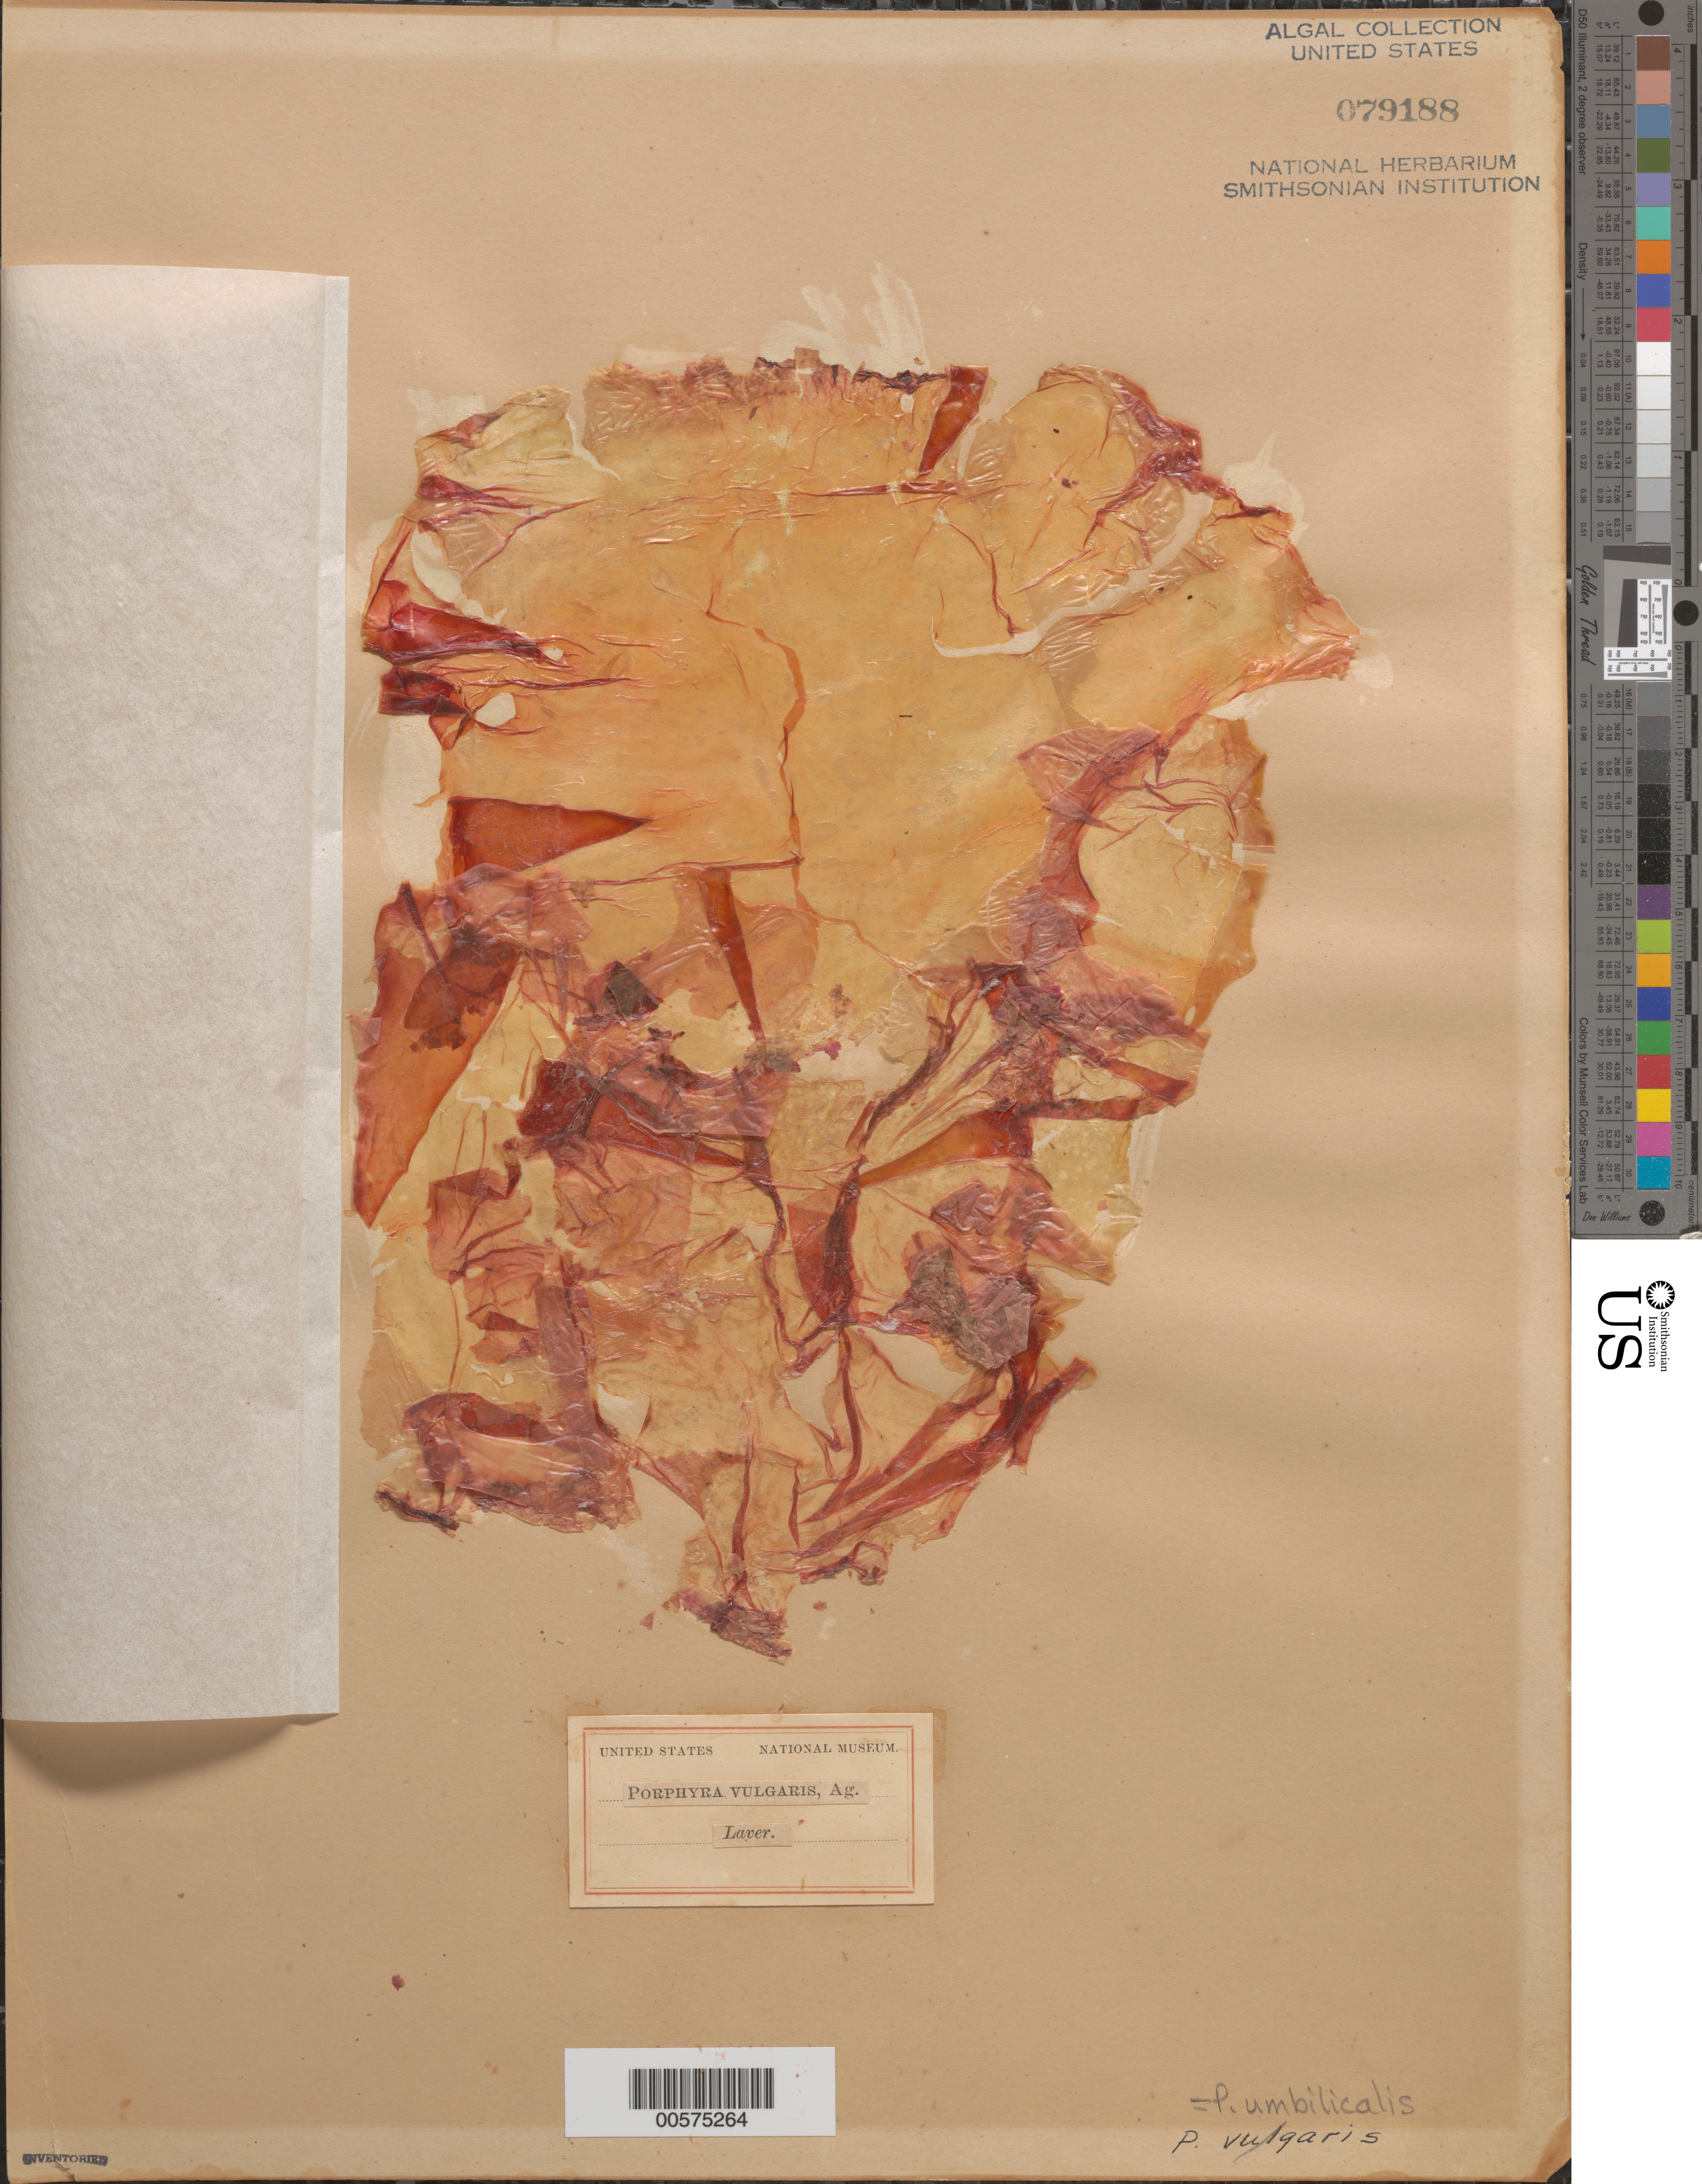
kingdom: Plantae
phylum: Rhodophyta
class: Bangiophyceae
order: Bangiales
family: Bangiaceae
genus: Porphyra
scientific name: Porphyra umbilicalis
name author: Kütz.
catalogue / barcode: US 79188